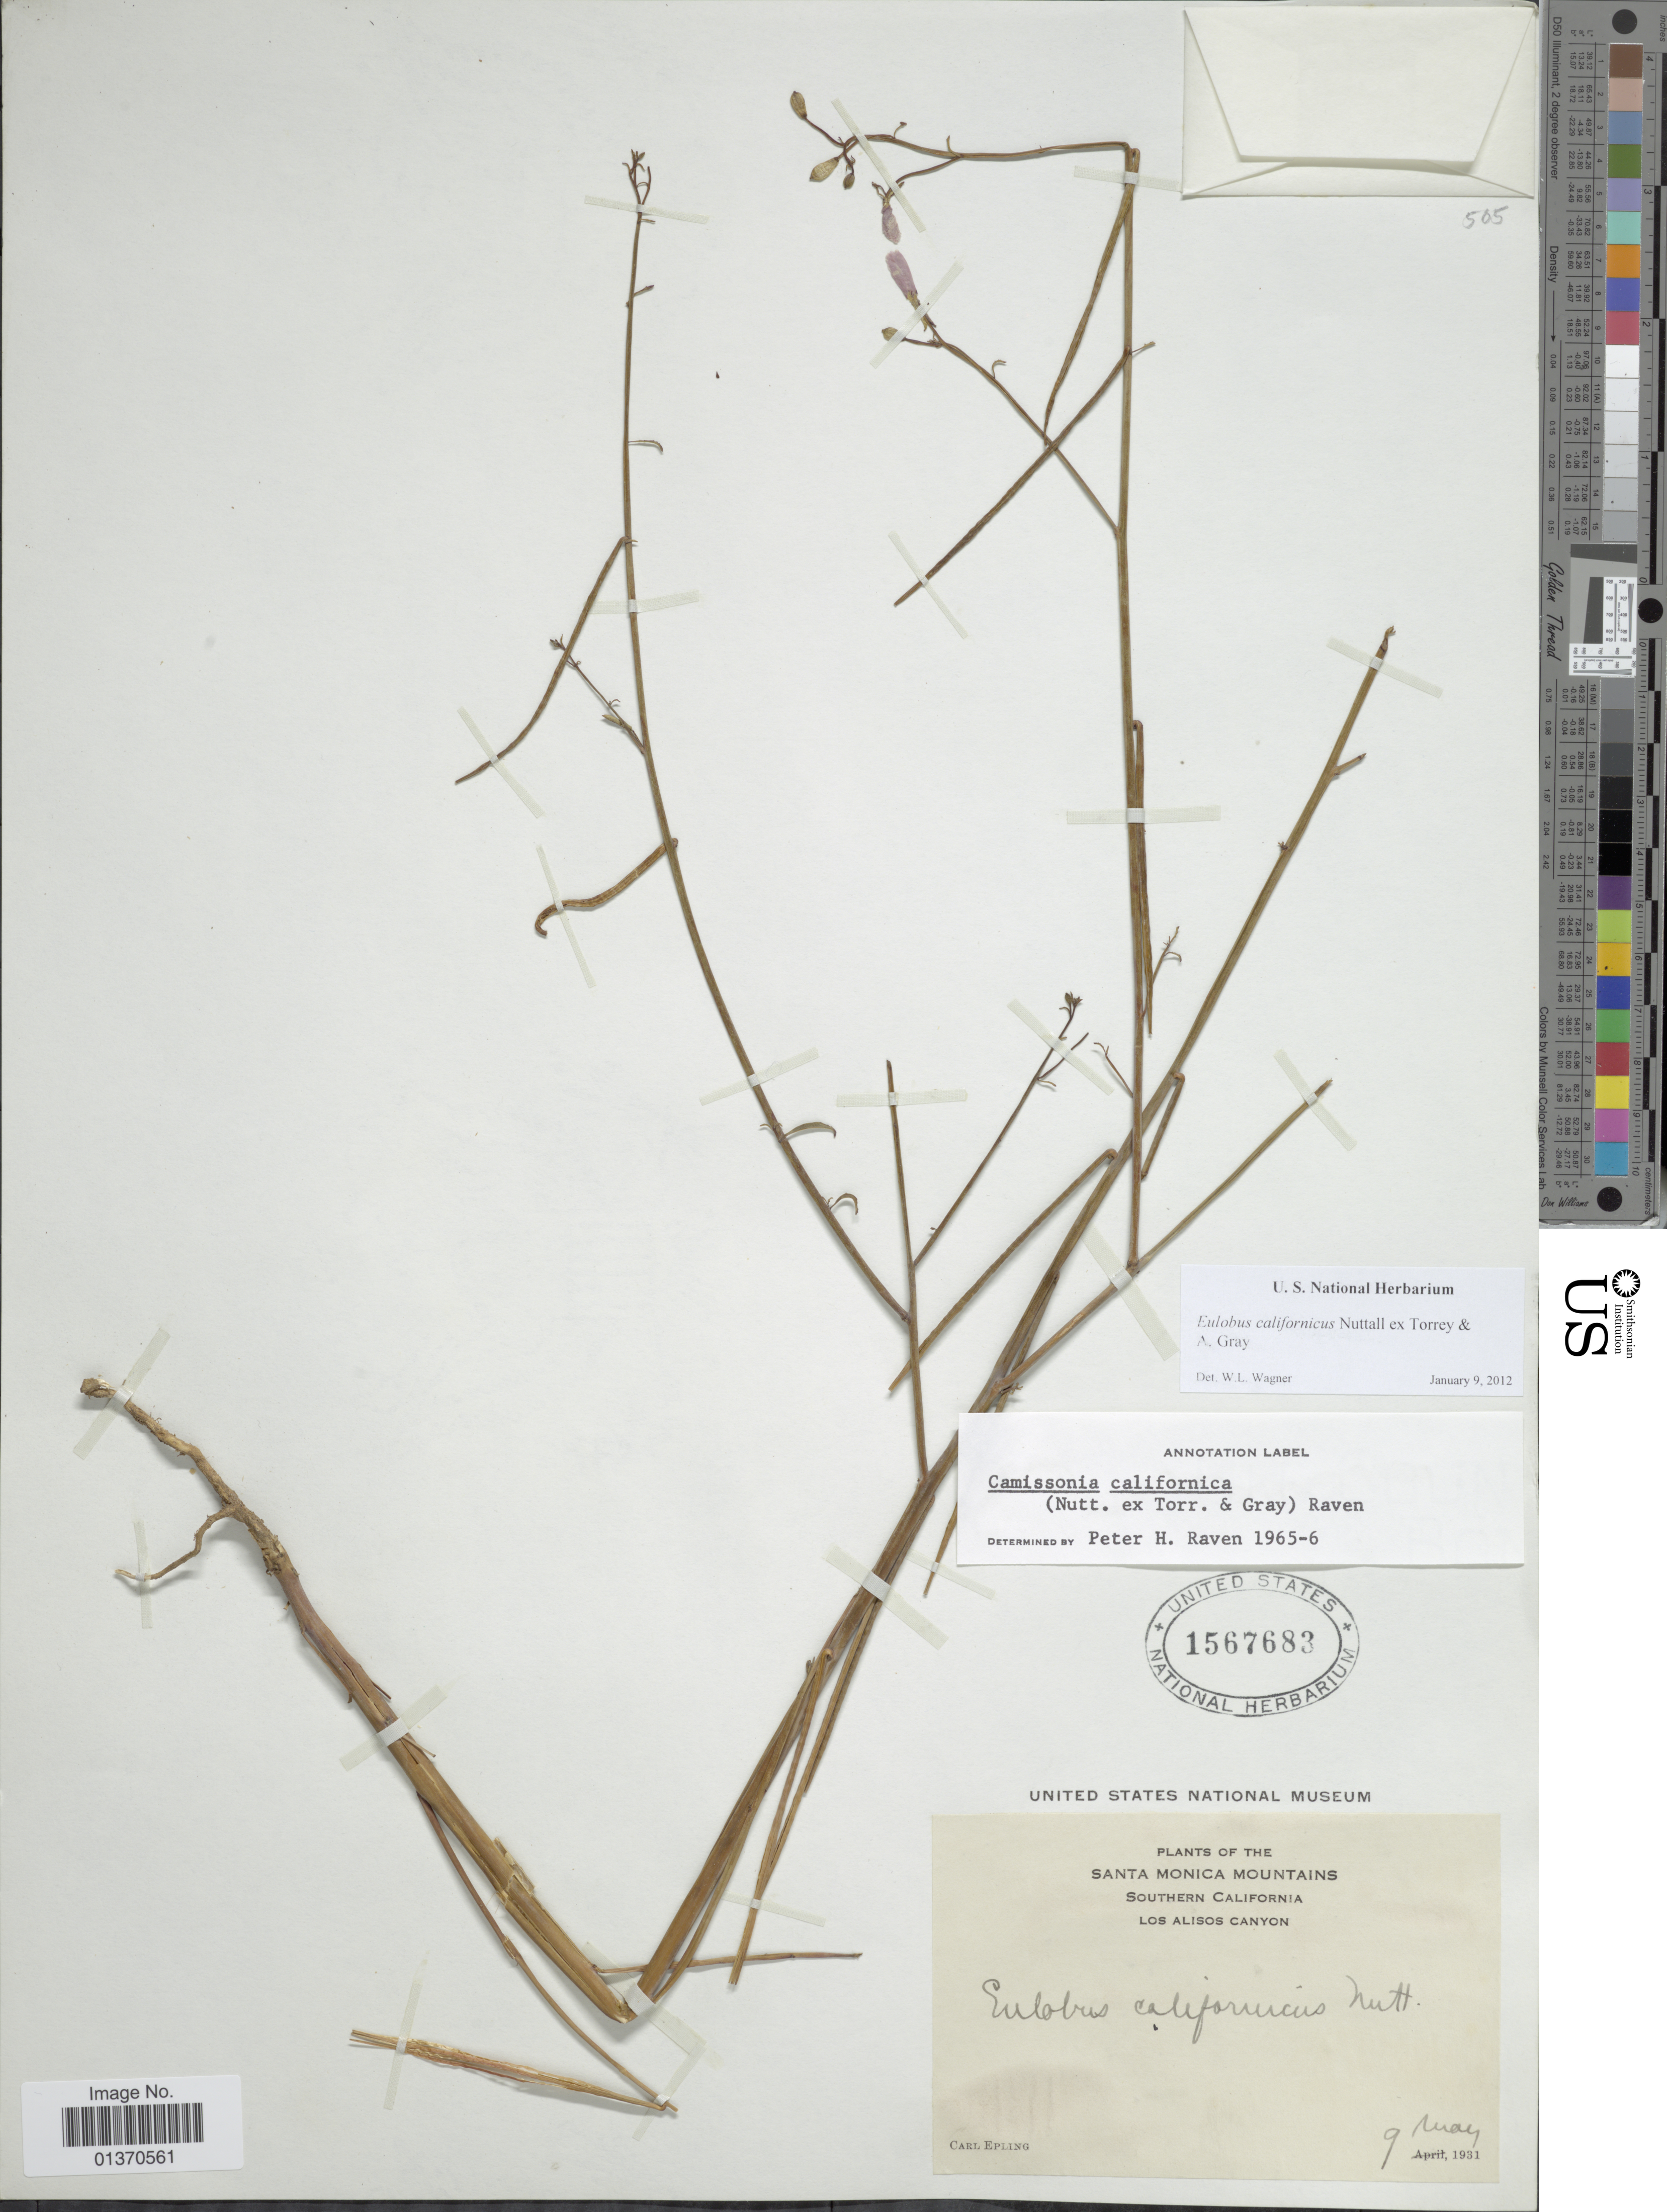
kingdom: Plantae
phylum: Tracheophyta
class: Magnoliopsida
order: Myrtales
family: Onagraceae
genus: Eulobus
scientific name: Eulobus californicus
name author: Nutt. ex Torr. & A. Gray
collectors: C. C. Epling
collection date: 1931-05-09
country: United States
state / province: California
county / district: Los Angeles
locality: Santa Monica Mountains, Southern California, Los Alisos Canyon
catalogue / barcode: US 1567683